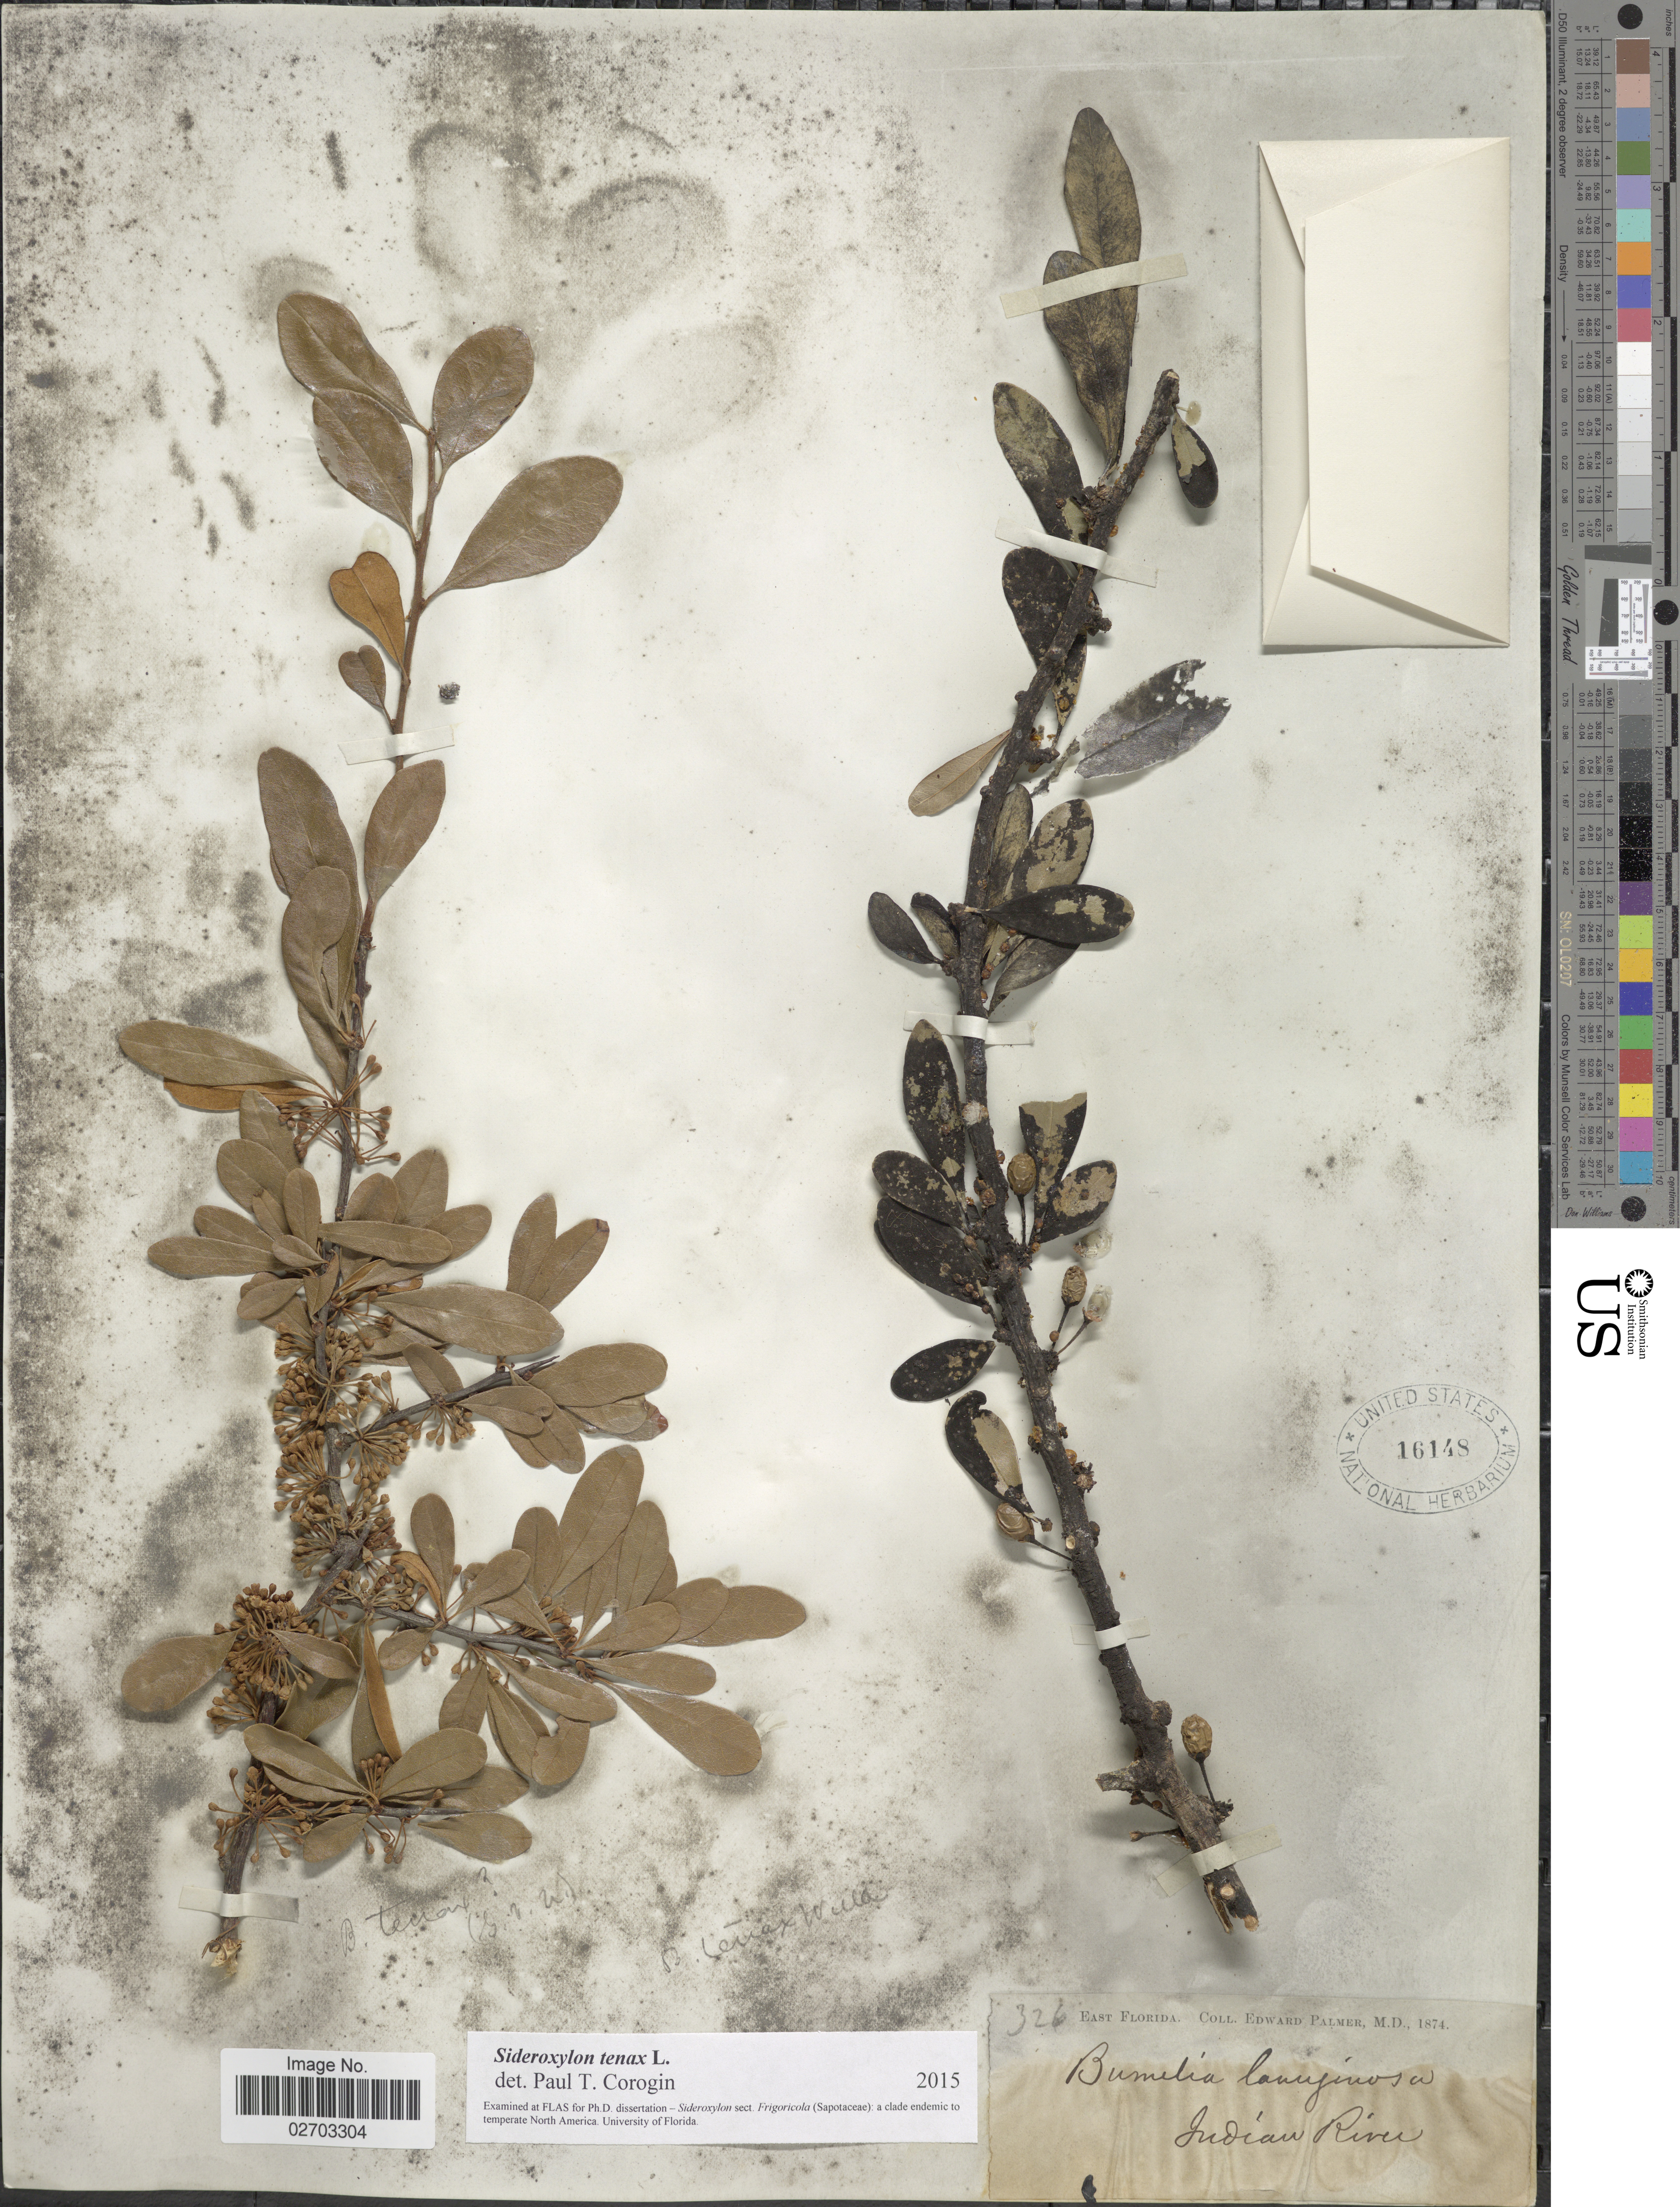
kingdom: Plantae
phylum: Tracheophyta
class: Magnoliopsida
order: Ericales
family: Sapotaceae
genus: Sideroxylon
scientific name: Sideroxylon tenax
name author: L.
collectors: E. Palmer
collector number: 326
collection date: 1874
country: United States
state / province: Florida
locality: East Florida, Indian River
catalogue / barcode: US 16148